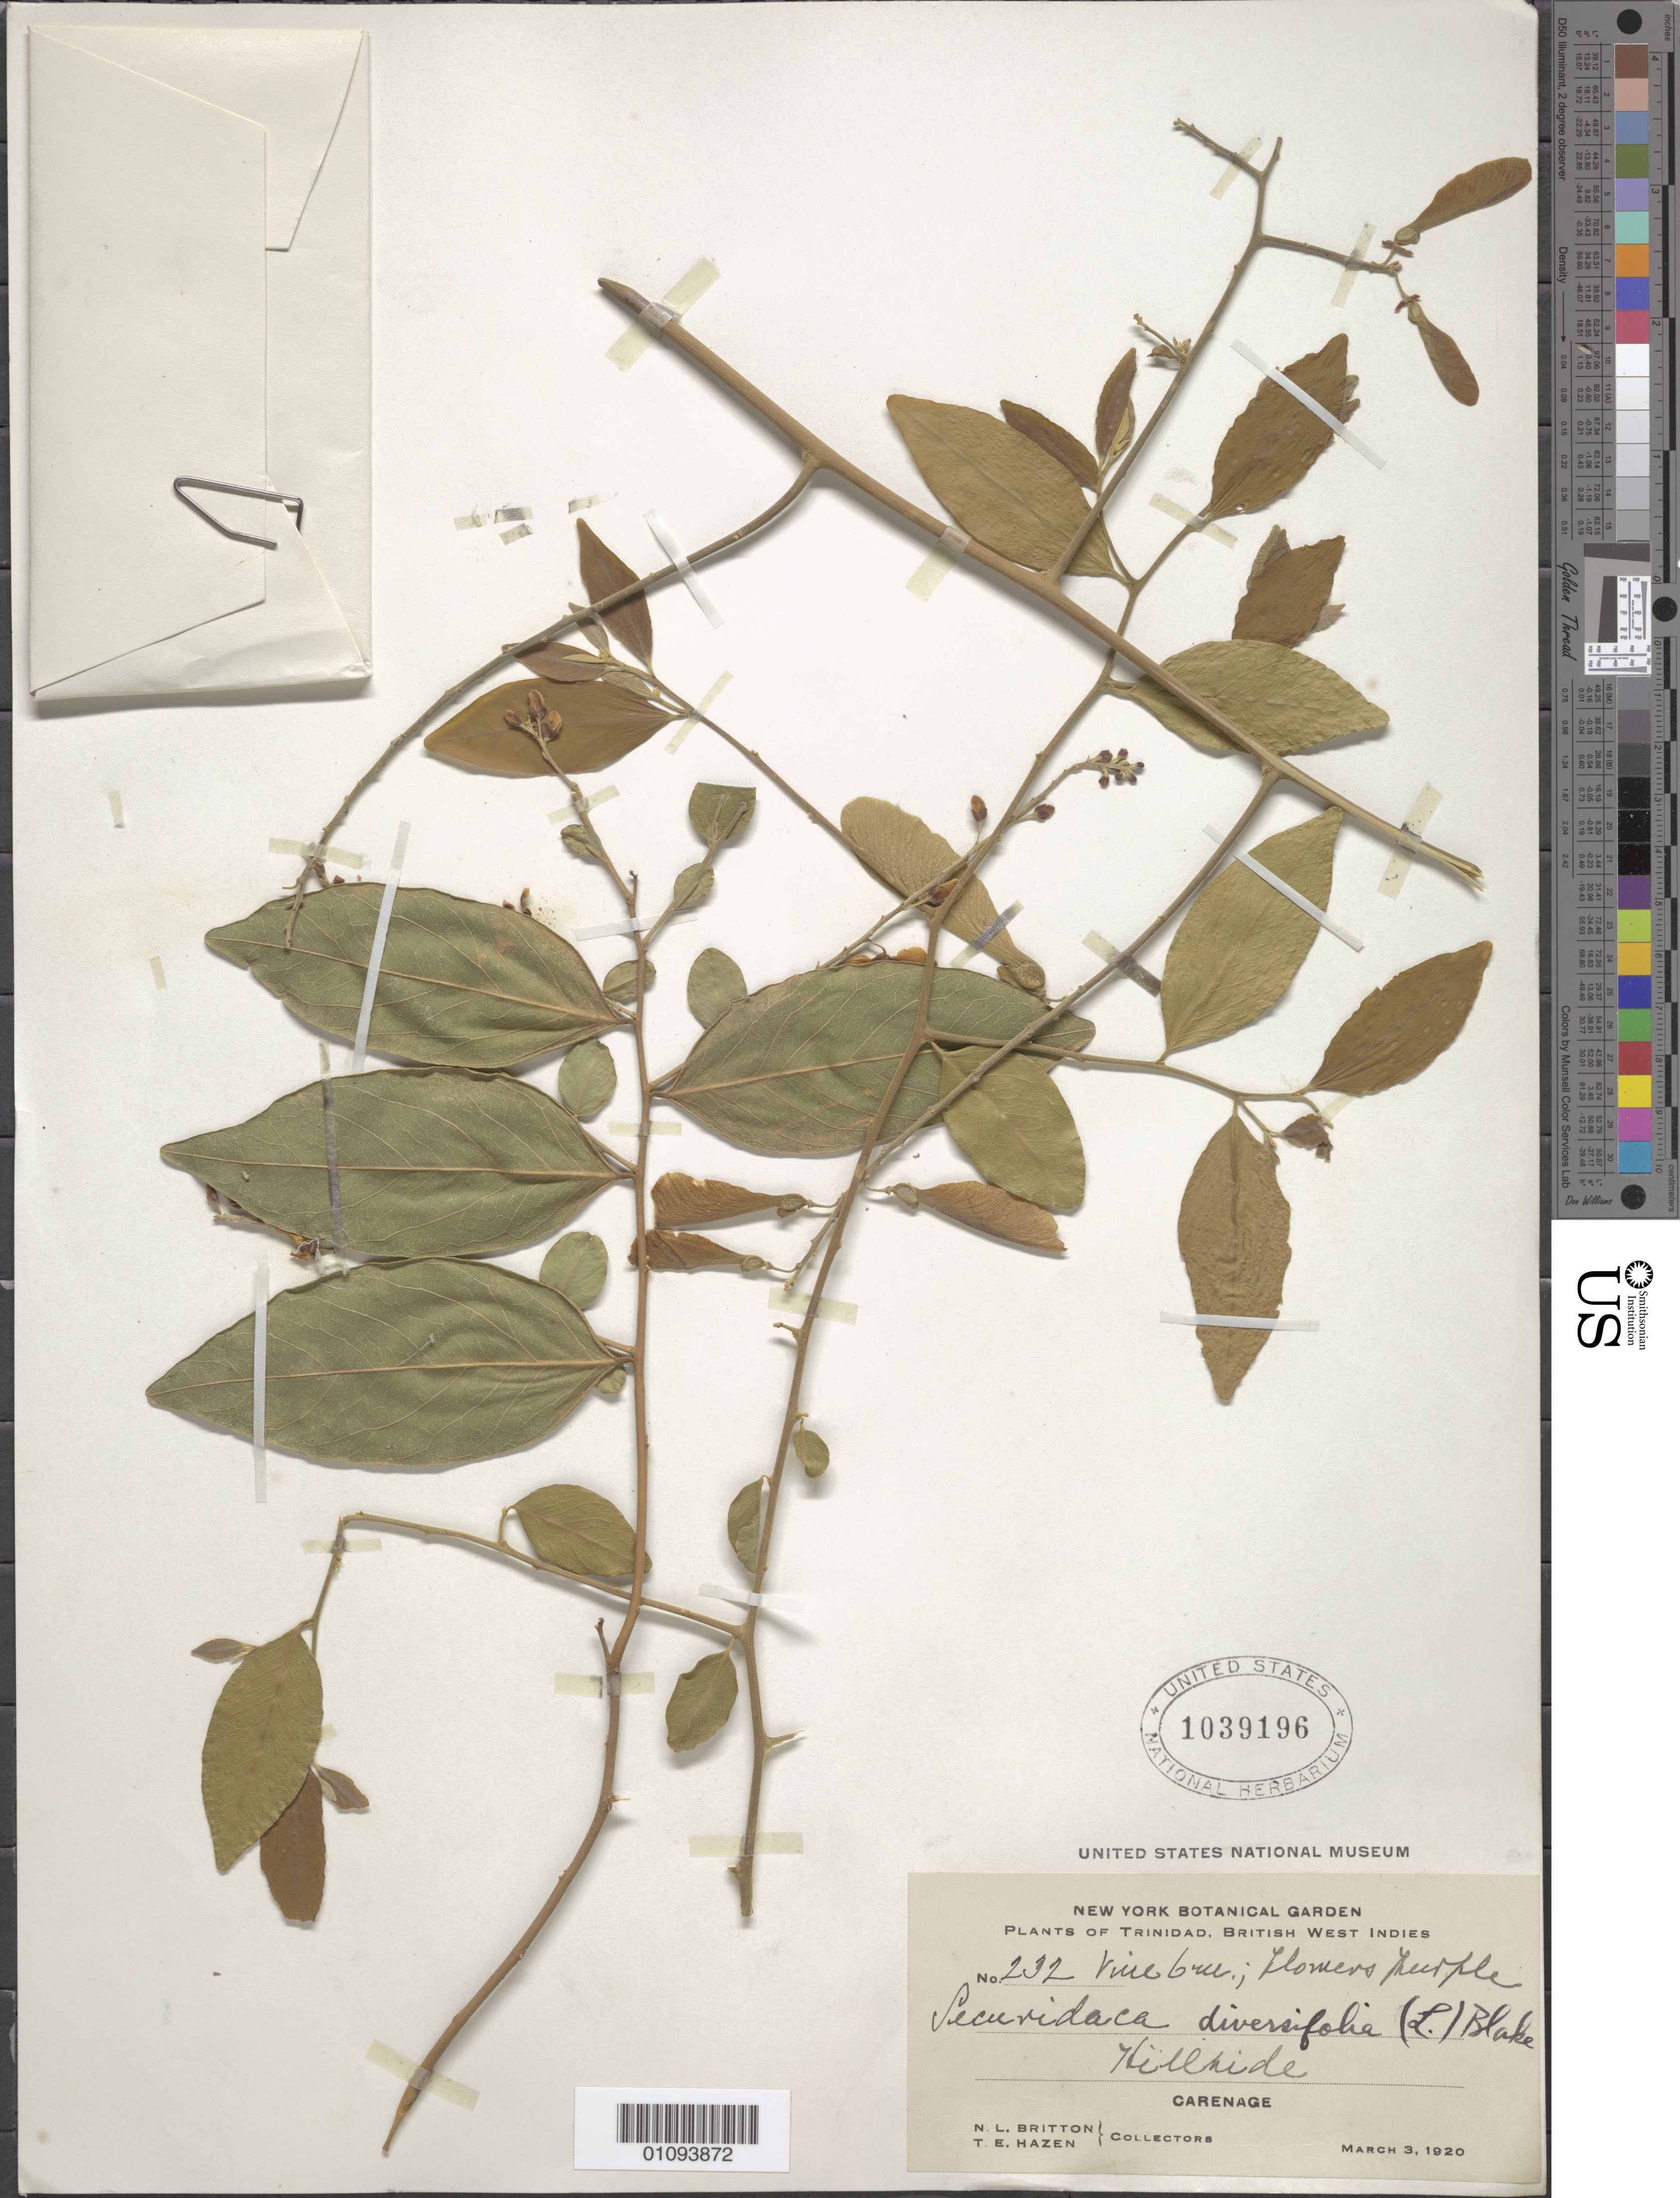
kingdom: Plantae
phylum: Tracheophyta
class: Magnoliopsida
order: Fabales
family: Polygalaceae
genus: Securidaca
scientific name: Securidaca diversifolia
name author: (L.) S.F. Blake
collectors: N. Britton & T. E. Hazen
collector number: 232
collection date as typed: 03 Mar 1920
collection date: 1920-03-03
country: Trinidad and Tobago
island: Trinidad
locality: Carenage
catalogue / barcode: US 1039196